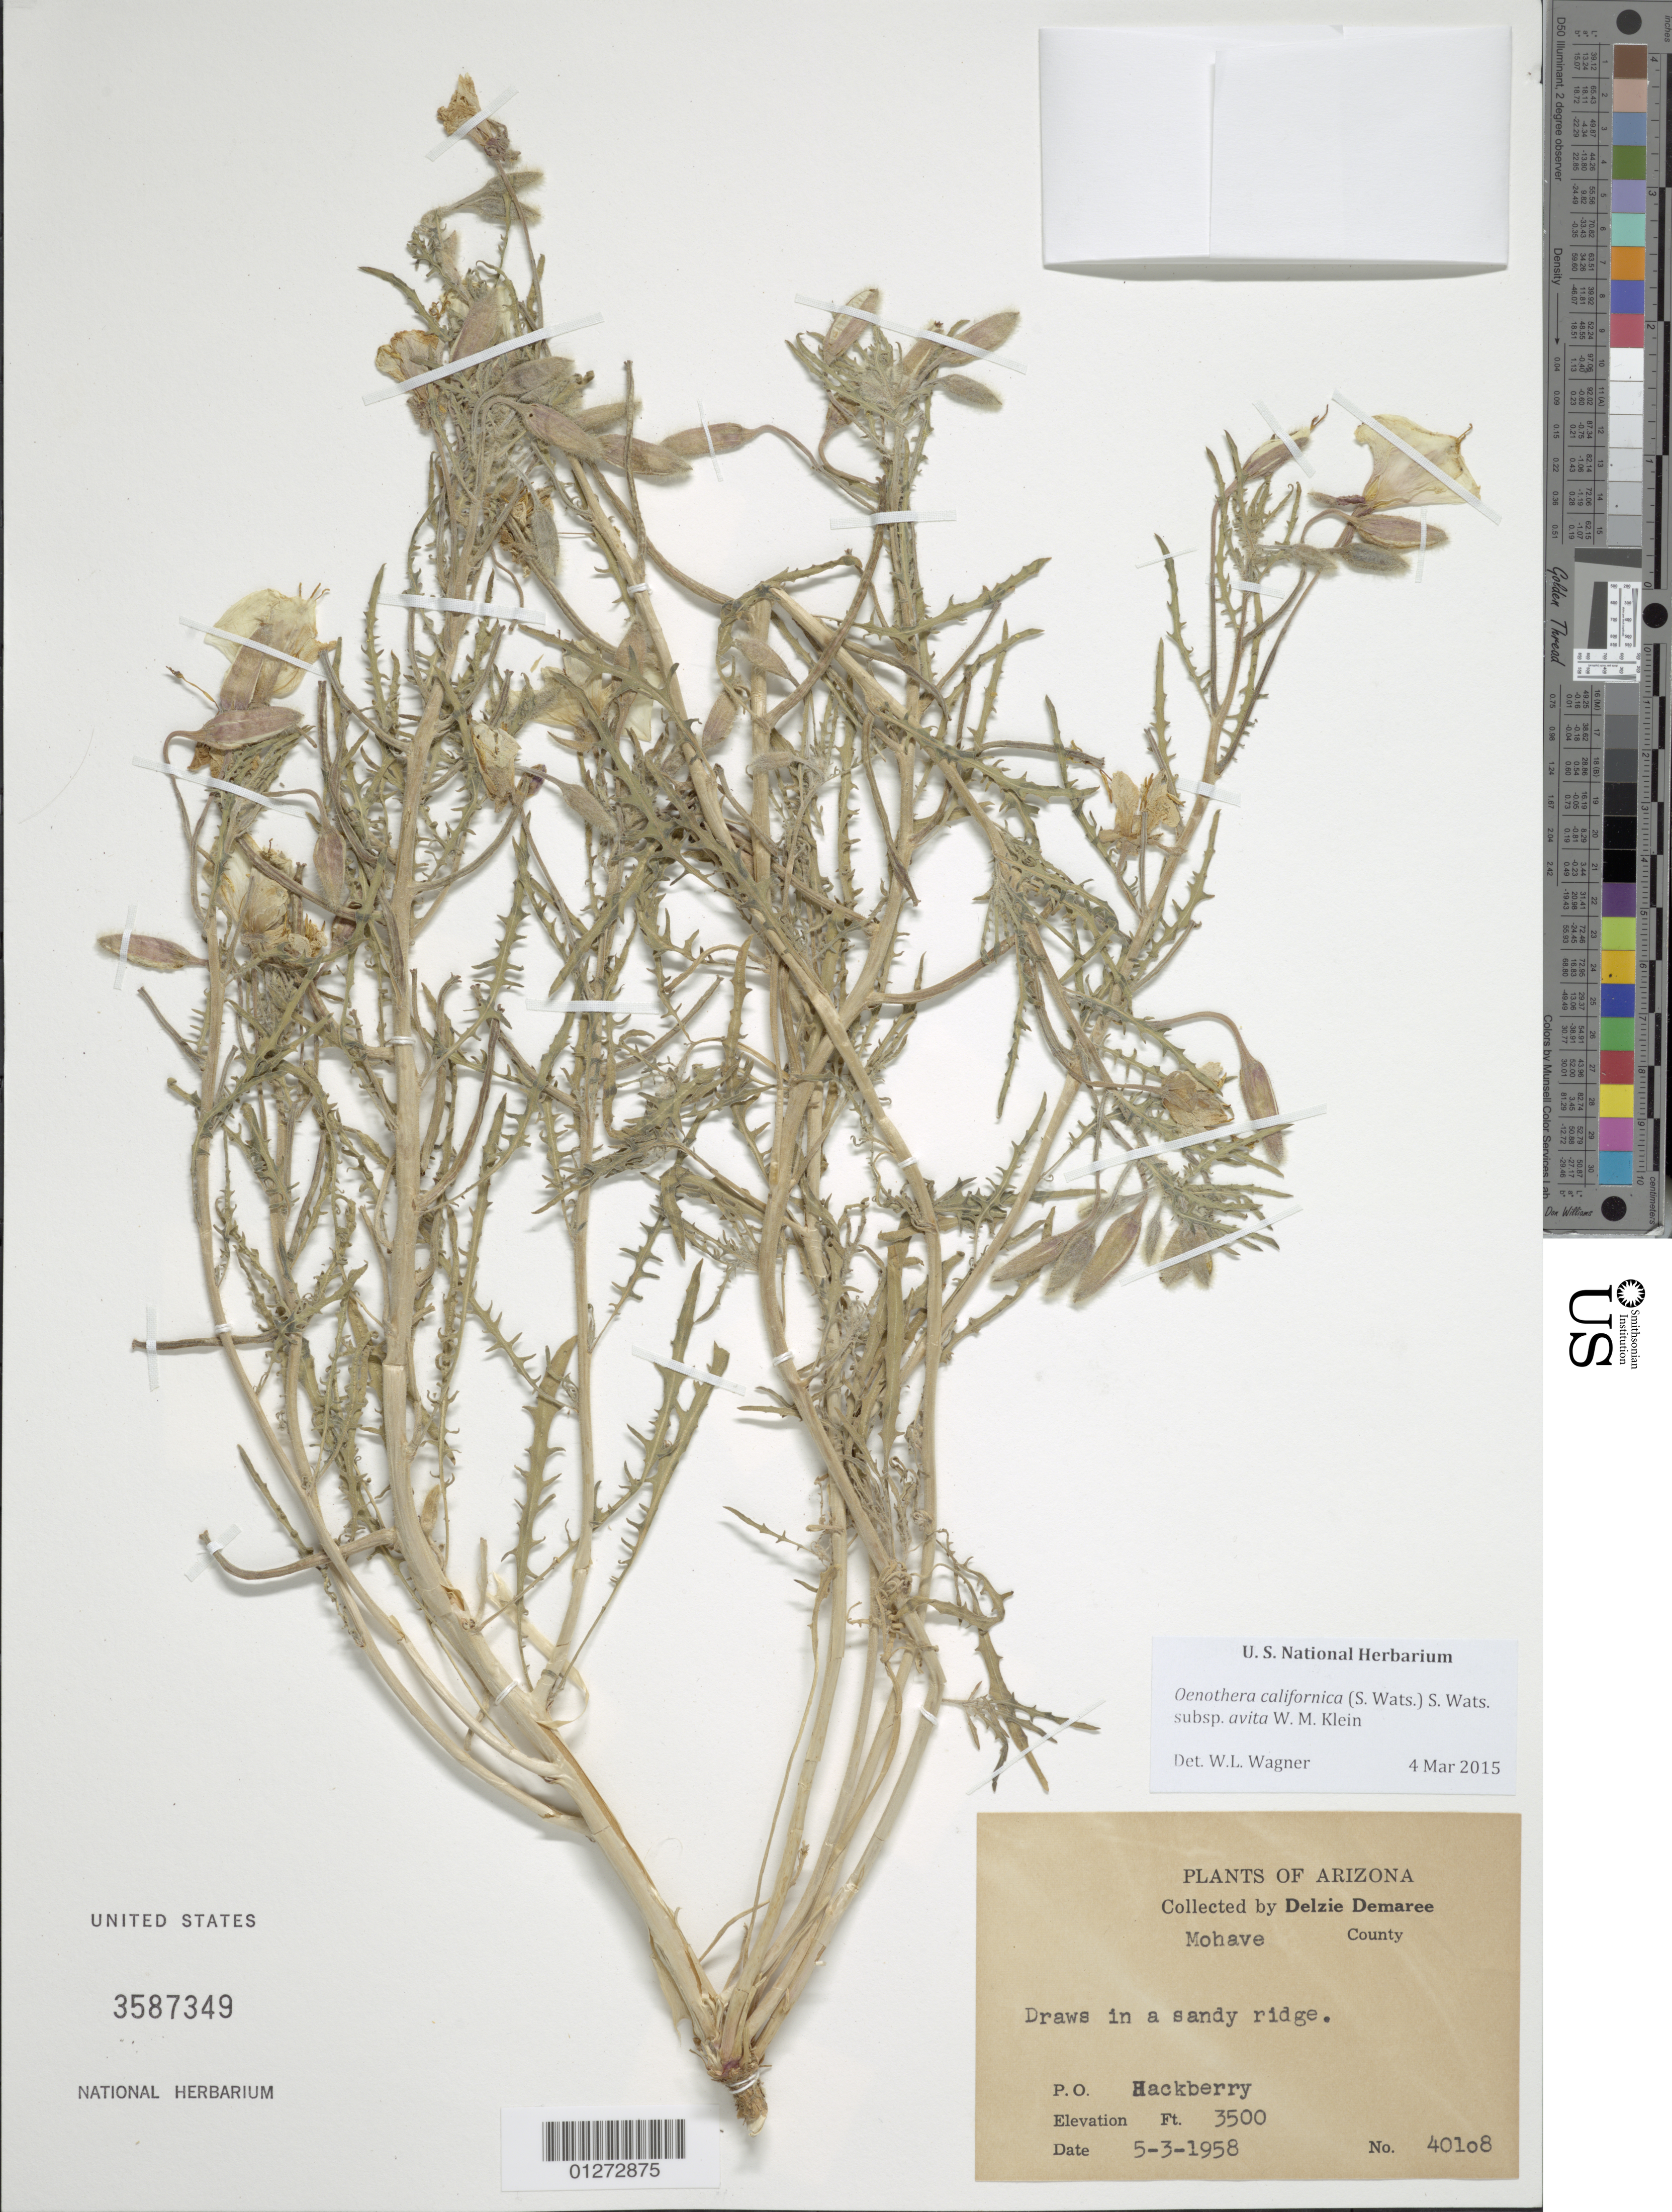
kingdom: Plantae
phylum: Tracheophyta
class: Magnoliopsida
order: Myrtales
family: Onagraceae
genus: Oenothera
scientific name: Oenothera avita subsp. avita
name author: (W.M. Klein) W.M. Klein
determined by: Wagner, W. L., (BOT), Smithsonian Institution - National Museum of Natural History (UNITED STATES)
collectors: D. Demaree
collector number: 40108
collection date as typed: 5-3-1958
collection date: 1958-05-03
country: United States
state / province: Arizona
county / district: Mohave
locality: Hackberry.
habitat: Draws in a sandy ridge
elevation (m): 1067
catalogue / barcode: US 3587349